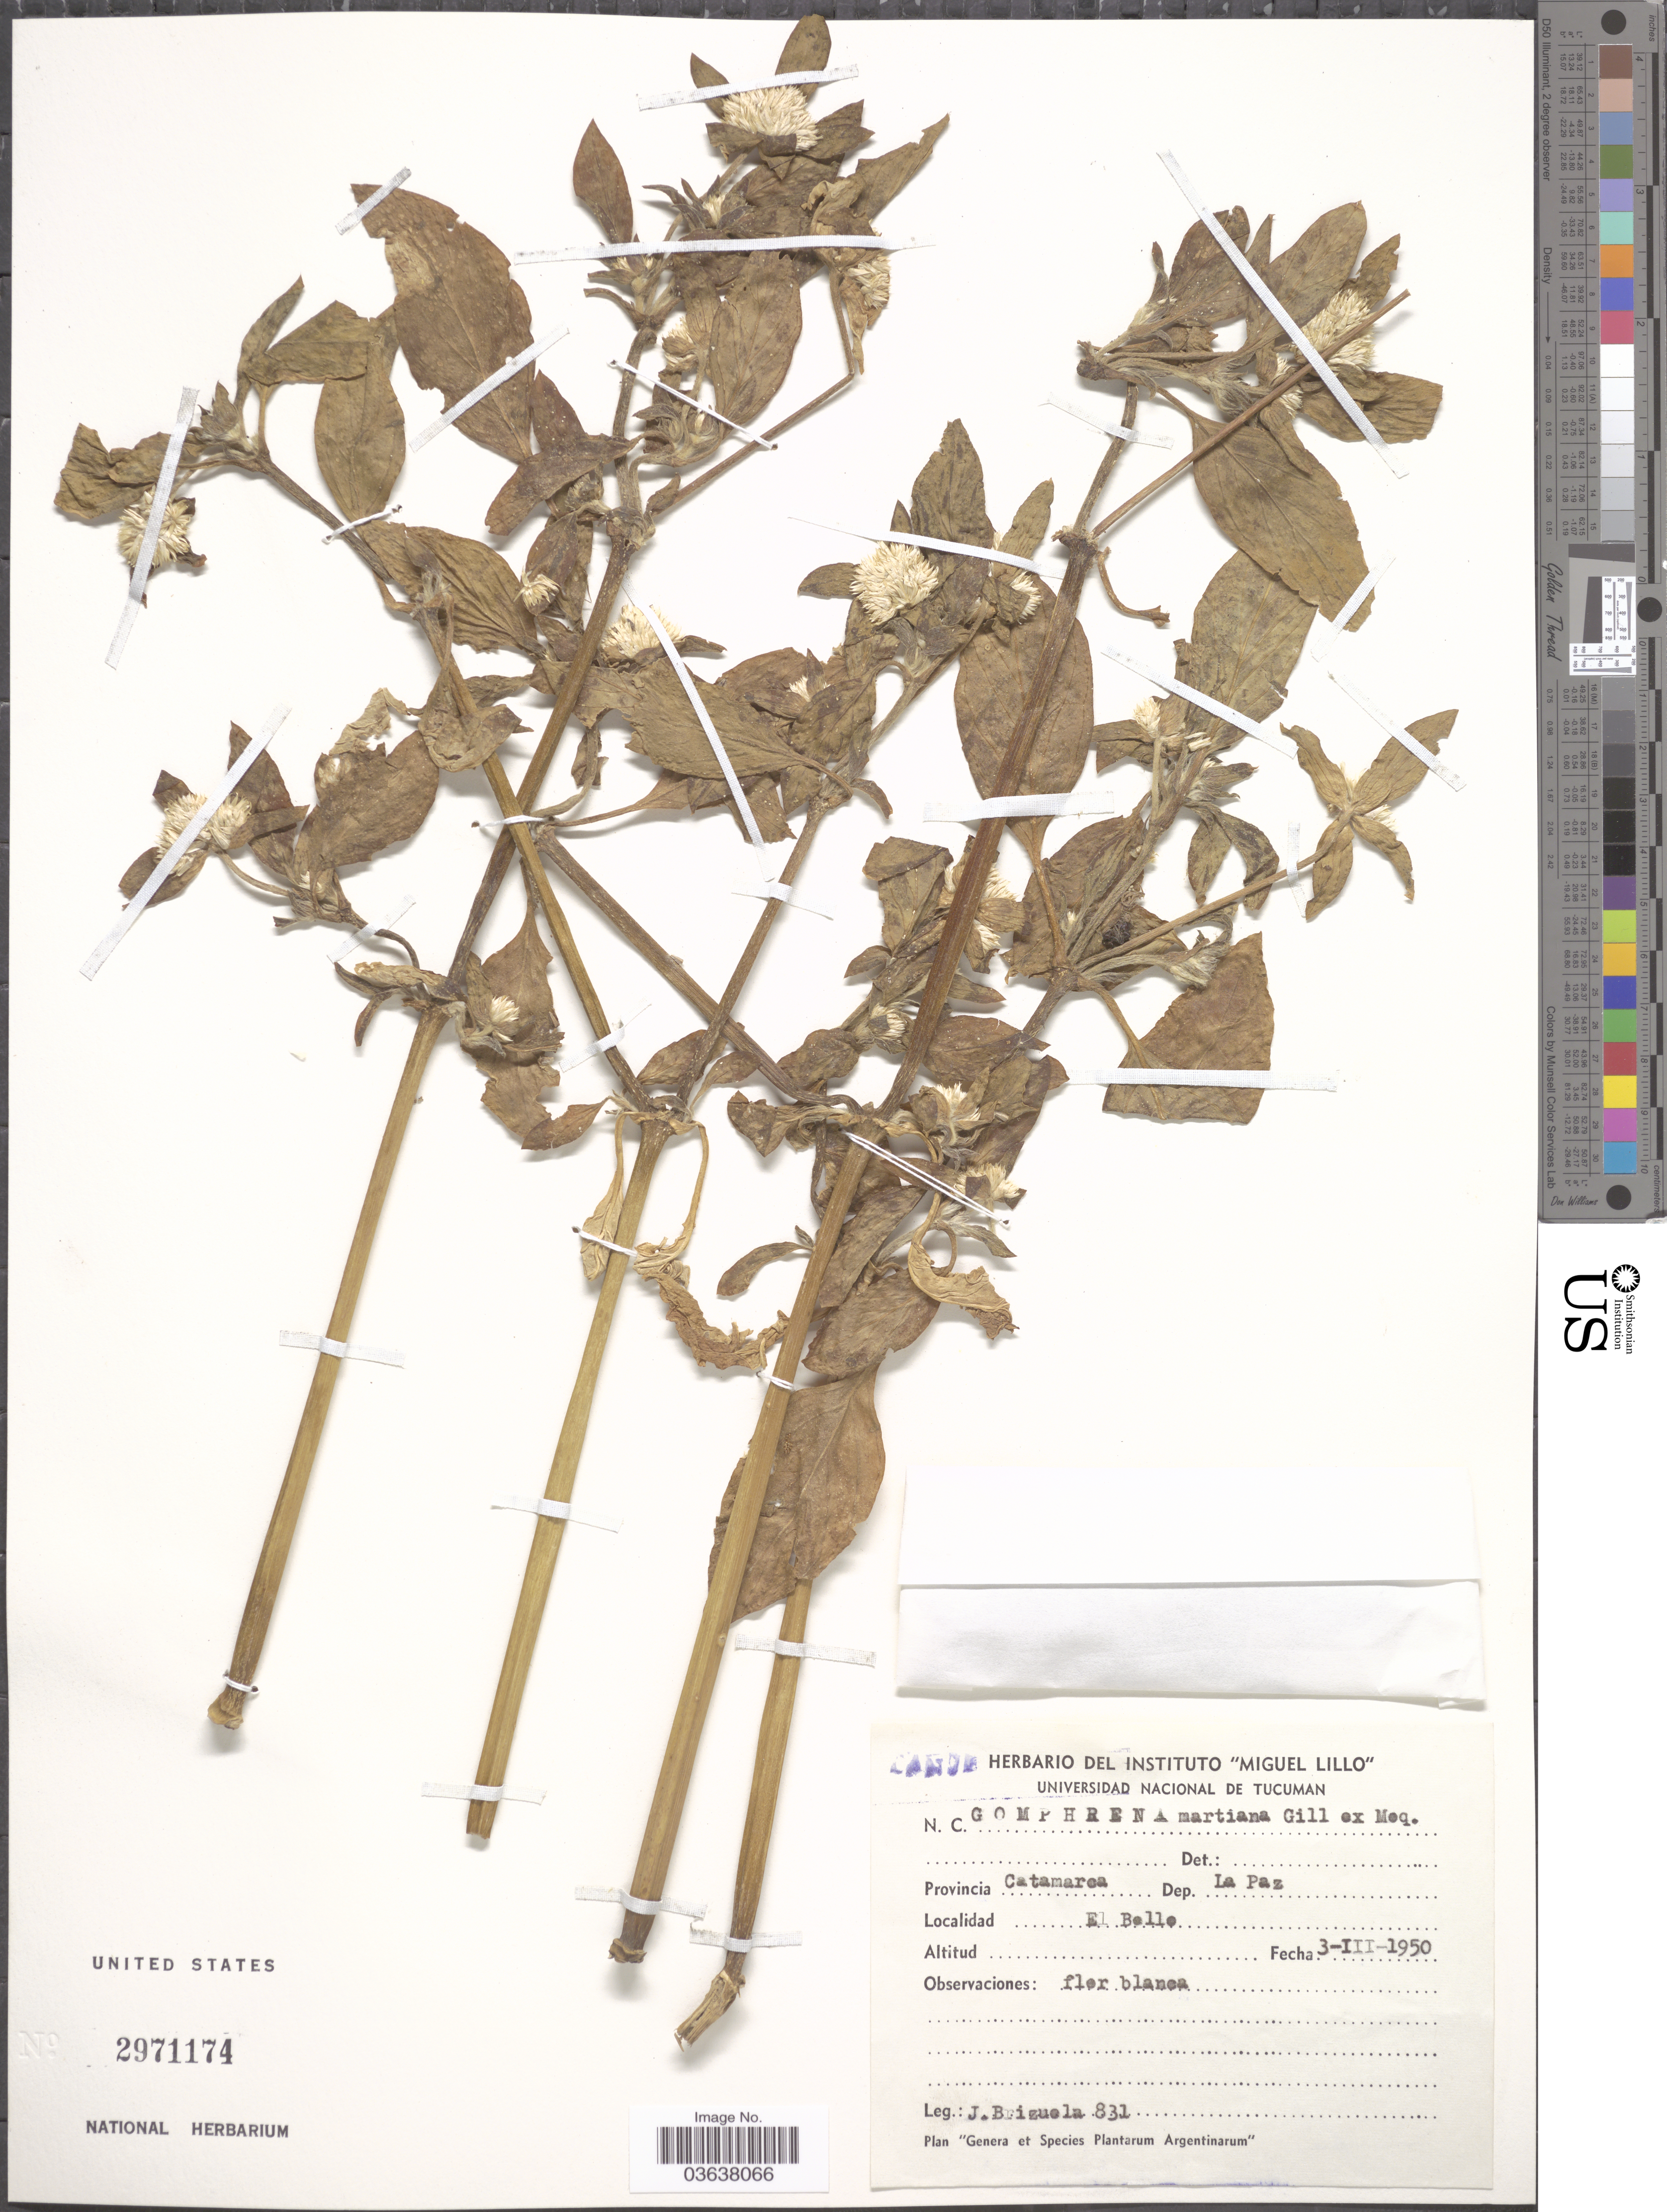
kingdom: Plantae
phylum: Tracheophyta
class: Magnoliopsida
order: Caryophyllales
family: Amaranthaceae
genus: Gomphrena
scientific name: Gomphrena martiana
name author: Gillies ex Moq.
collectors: J. Brizuela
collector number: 831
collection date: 1950-03-03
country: Argentina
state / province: Catamarca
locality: Dep. La Paz, El Belle.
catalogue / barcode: US 2971174